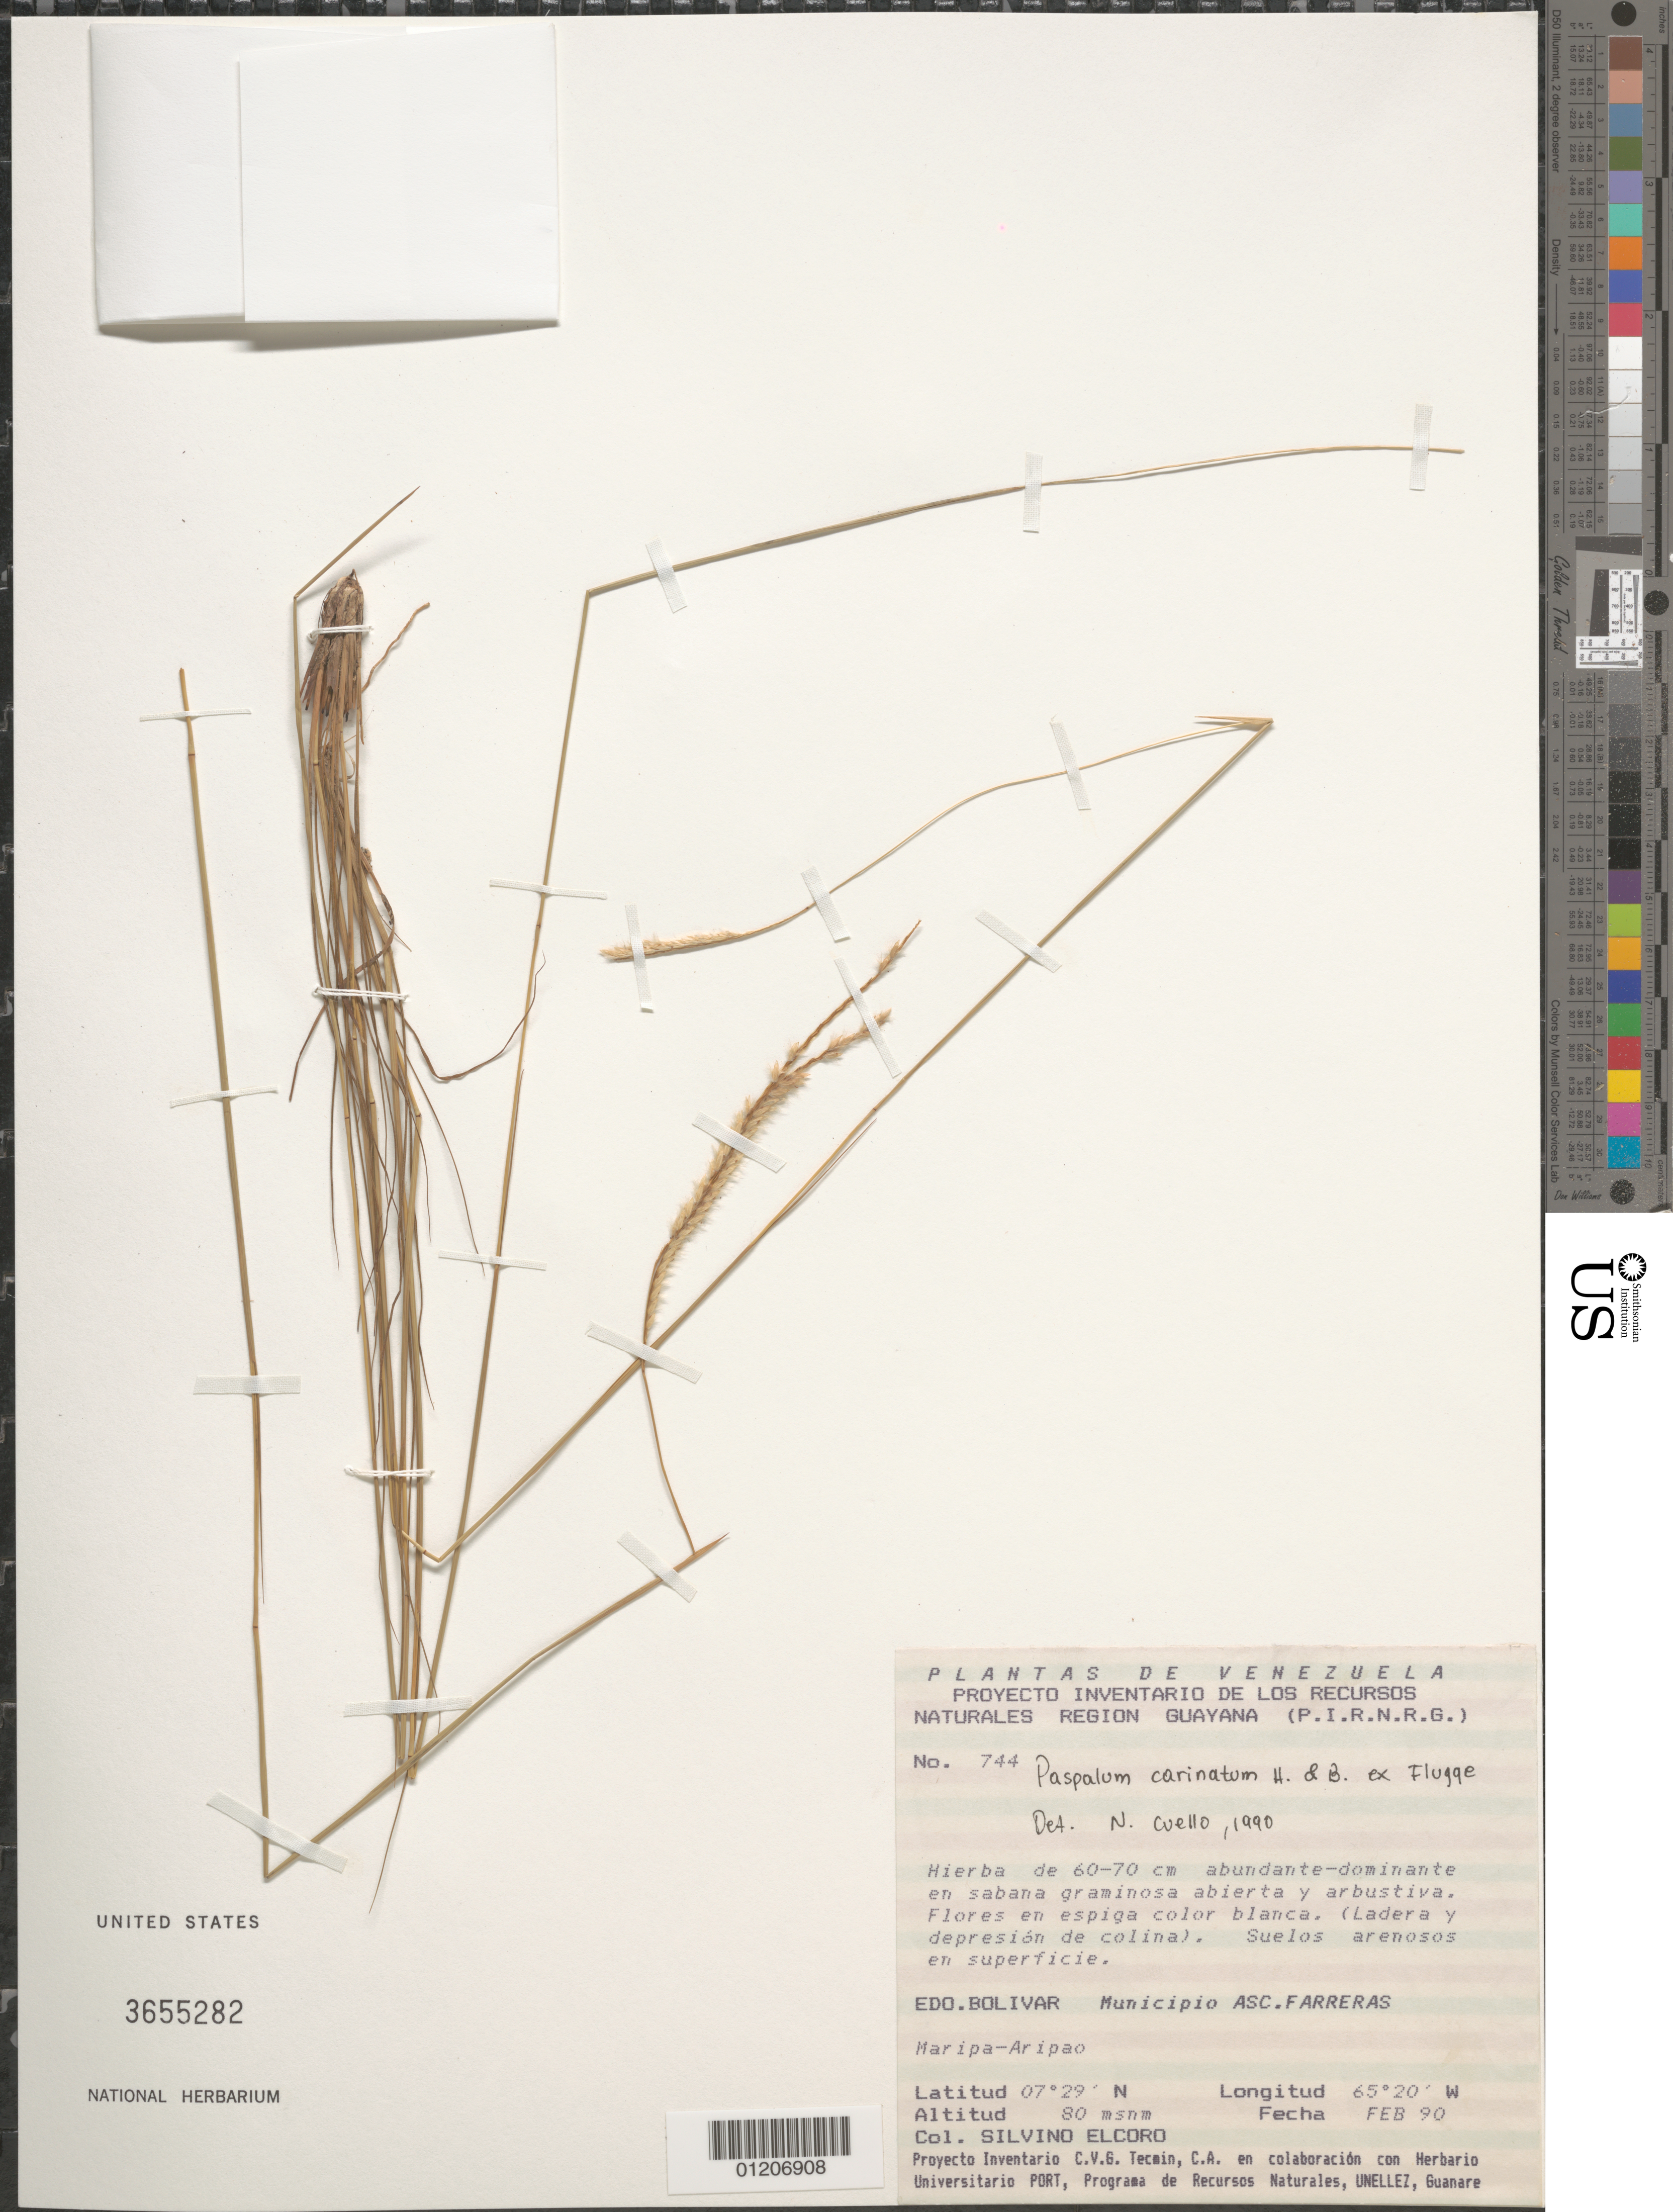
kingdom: Plantae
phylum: Tracheophyta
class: Liliopsida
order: Poales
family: Poaceae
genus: Paspalum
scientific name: Paspalum carinatum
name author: Humb. & Bonpl. ex Flüggé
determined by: Cuello, Nidia L.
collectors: S. Elcoro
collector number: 744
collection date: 1990-02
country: Venezuela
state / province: Bolívar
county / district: Sucre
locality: Maripa-Aripao, Ascención Farreras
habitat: Abundante-dominante en sabana graminosa abierta y arbustiva. (ladera y depresion de colina). Suelos arenosos en superficie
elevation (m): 80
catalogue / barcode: US 3655282